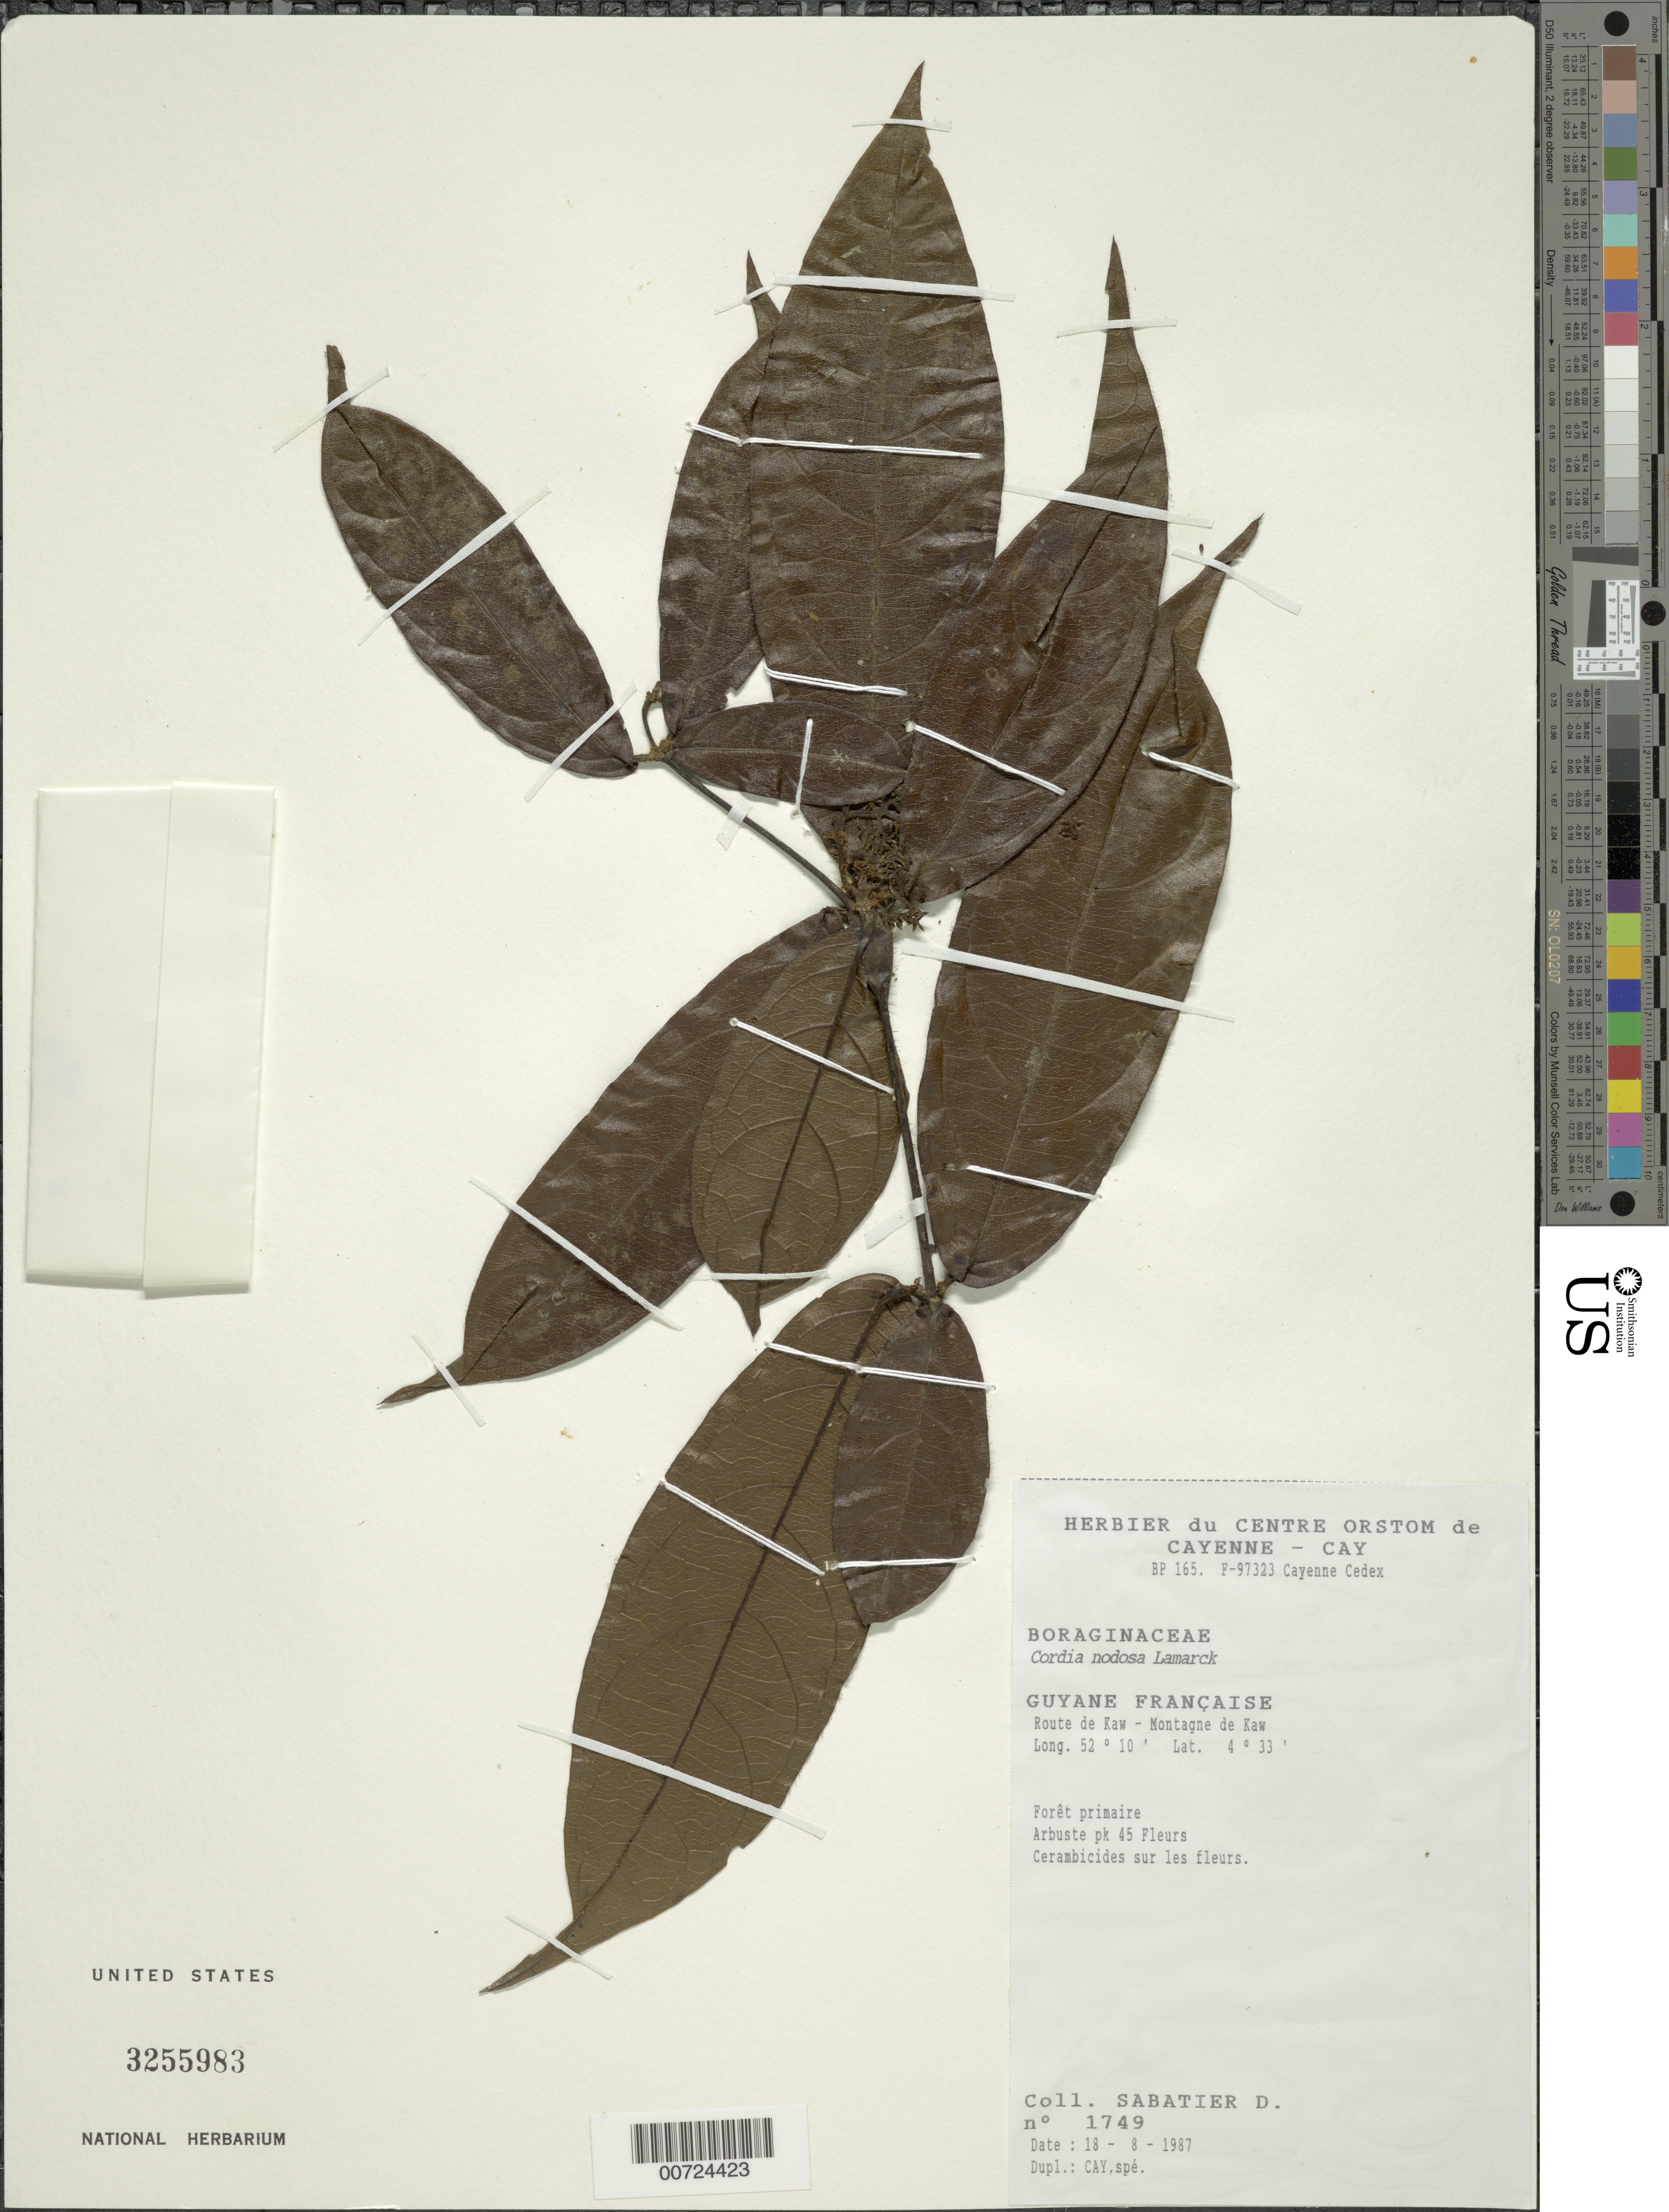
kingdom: Plantae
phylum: Tracheophyta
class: Magnoliopsida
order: Boraginales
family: Cordiaceae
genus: Cordia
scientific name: Cordia nodosa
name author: Lam.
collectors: D. Sabatier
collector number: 1749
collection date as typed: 18-Aug-87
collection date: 1987-08-18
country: French Guiana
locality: Route de Kaw, Montagne de Kaw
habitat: Primary forest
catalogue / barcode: US 3255983